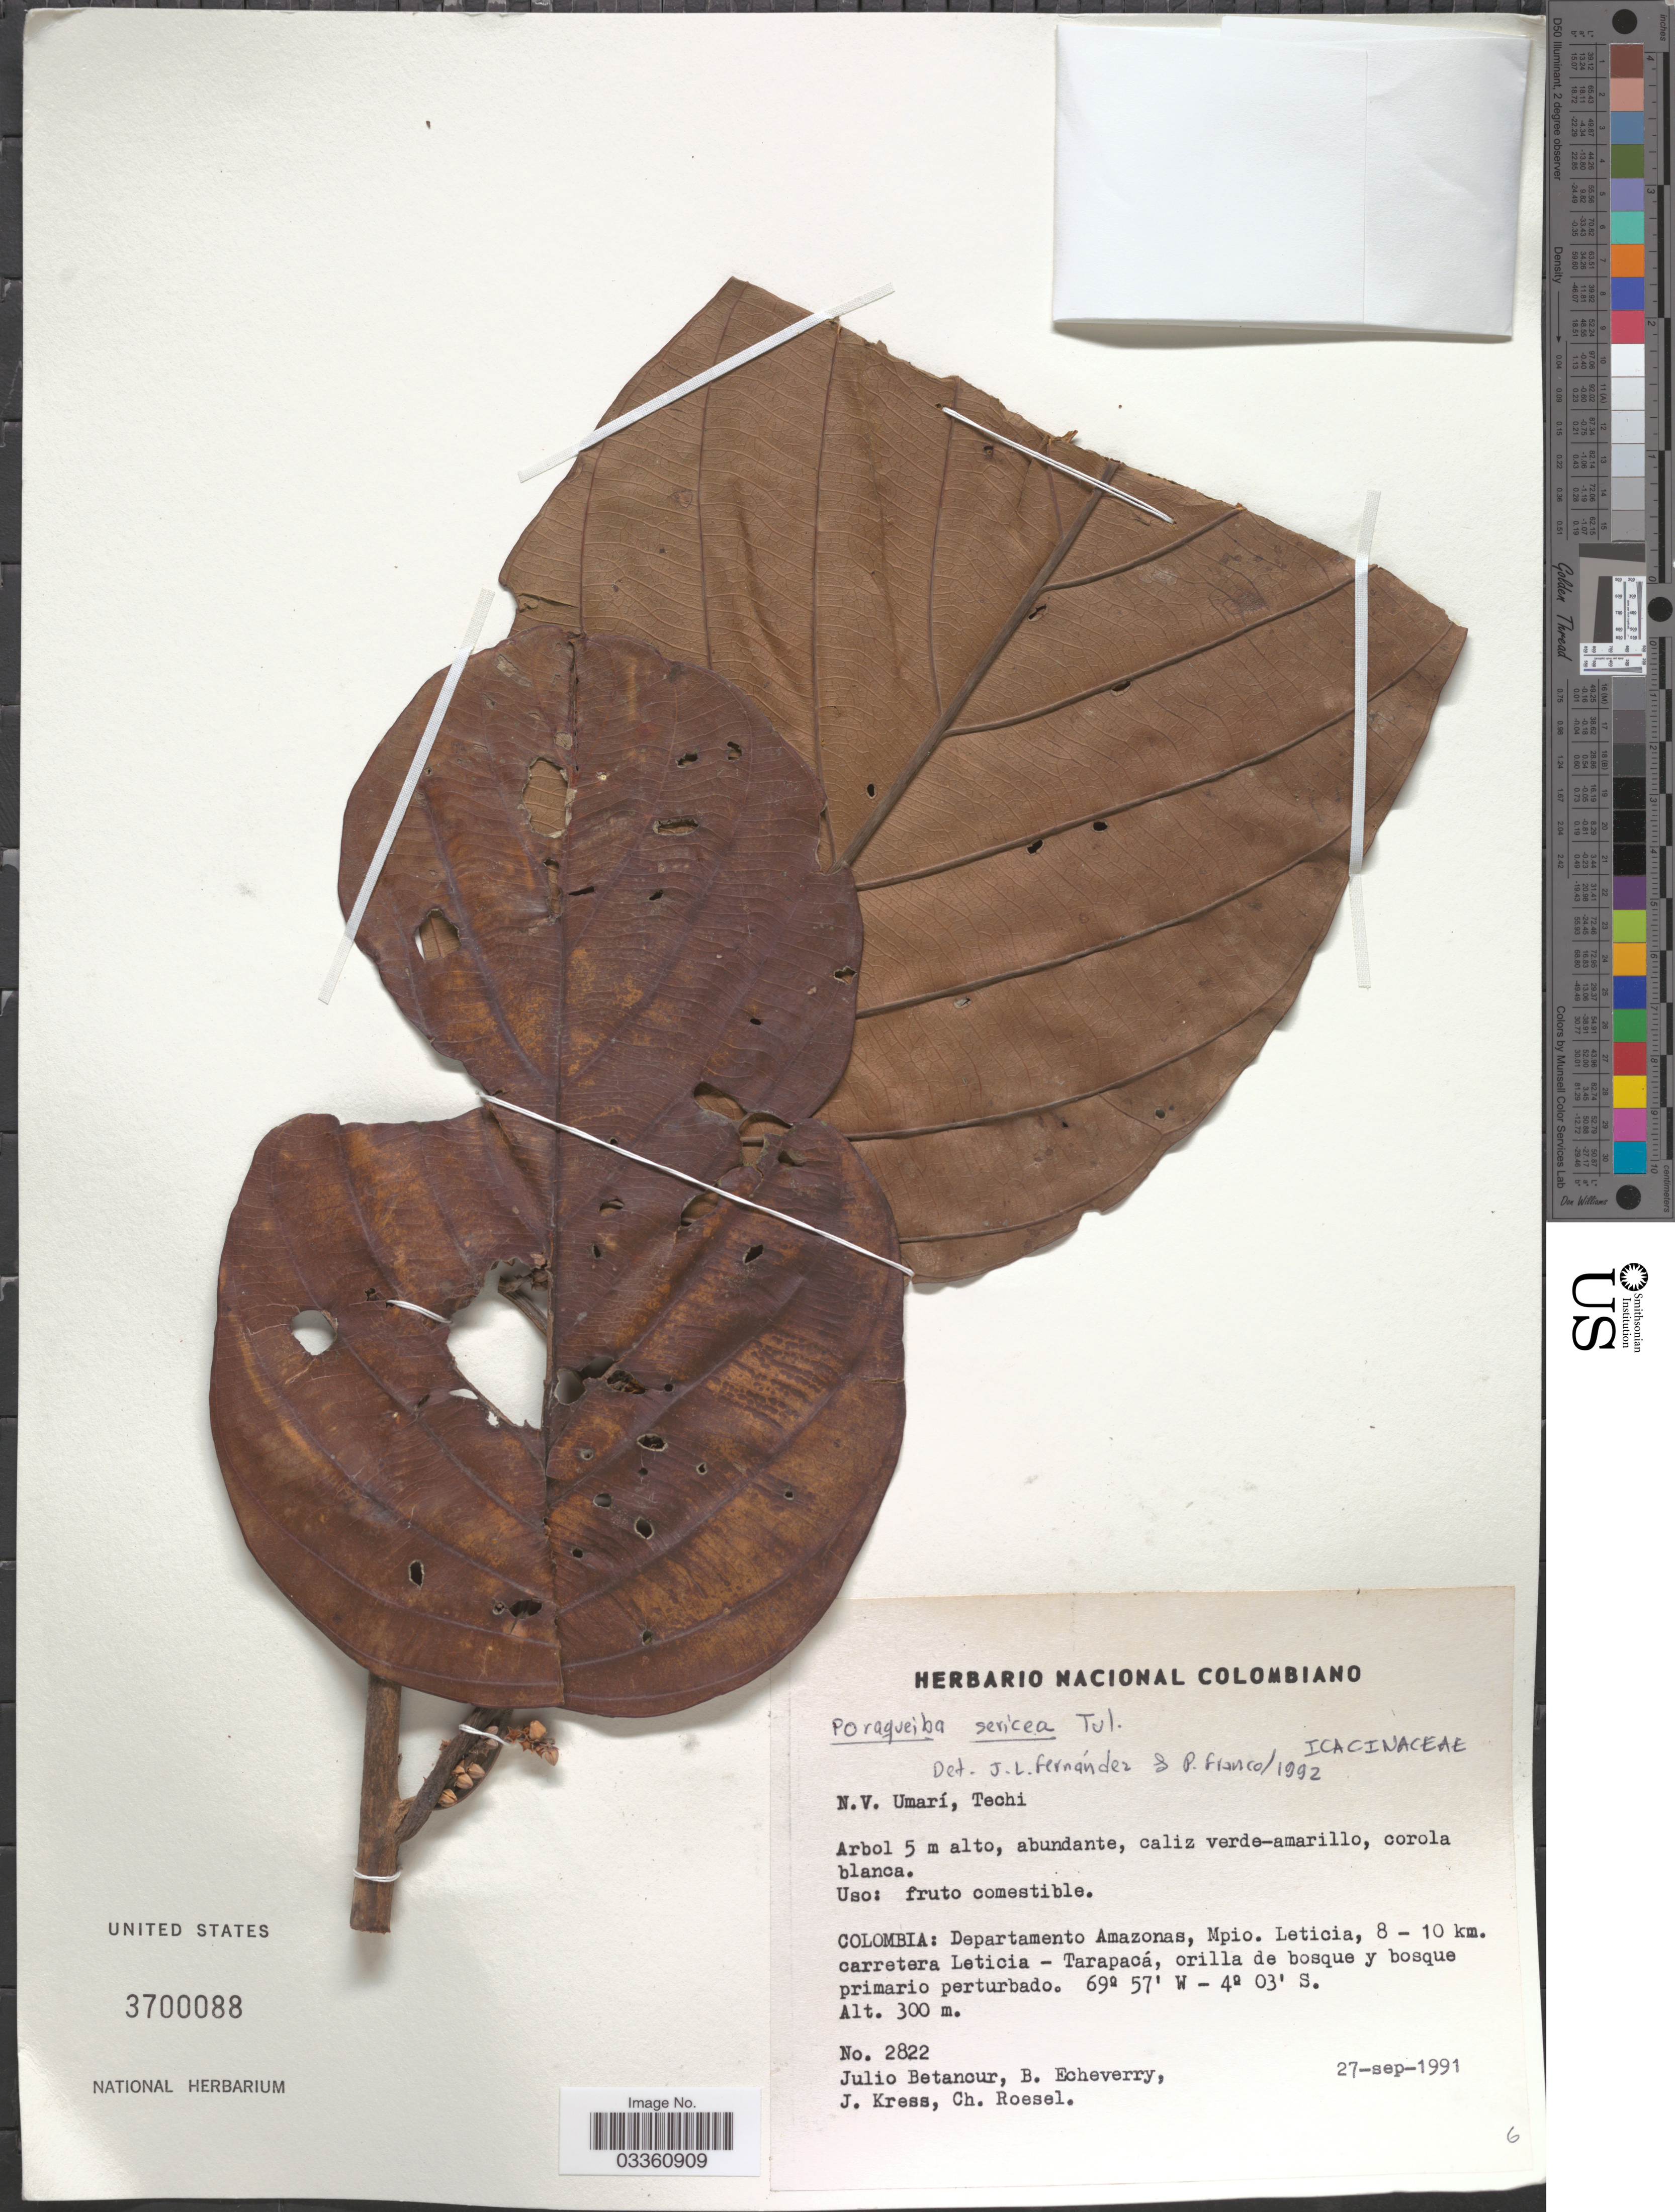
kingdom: Plantae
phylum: Tracheophyta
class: Magnoliopsida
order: Metteniusales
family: Metteniusaceae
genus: Poraqueiba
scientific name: Poraqueiba sericea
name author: Tul.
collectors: J. Betancur, B. Echeverry, J. Kress & C. Roesel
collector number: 2822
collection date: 1991-09-27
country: Colombia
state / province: Amazônas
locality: Departamento Amazonas, Mpio. Leticia, 8 - 10 km. carretera Leticia - Tarapacá.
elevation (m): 300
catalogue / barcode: US 3700088